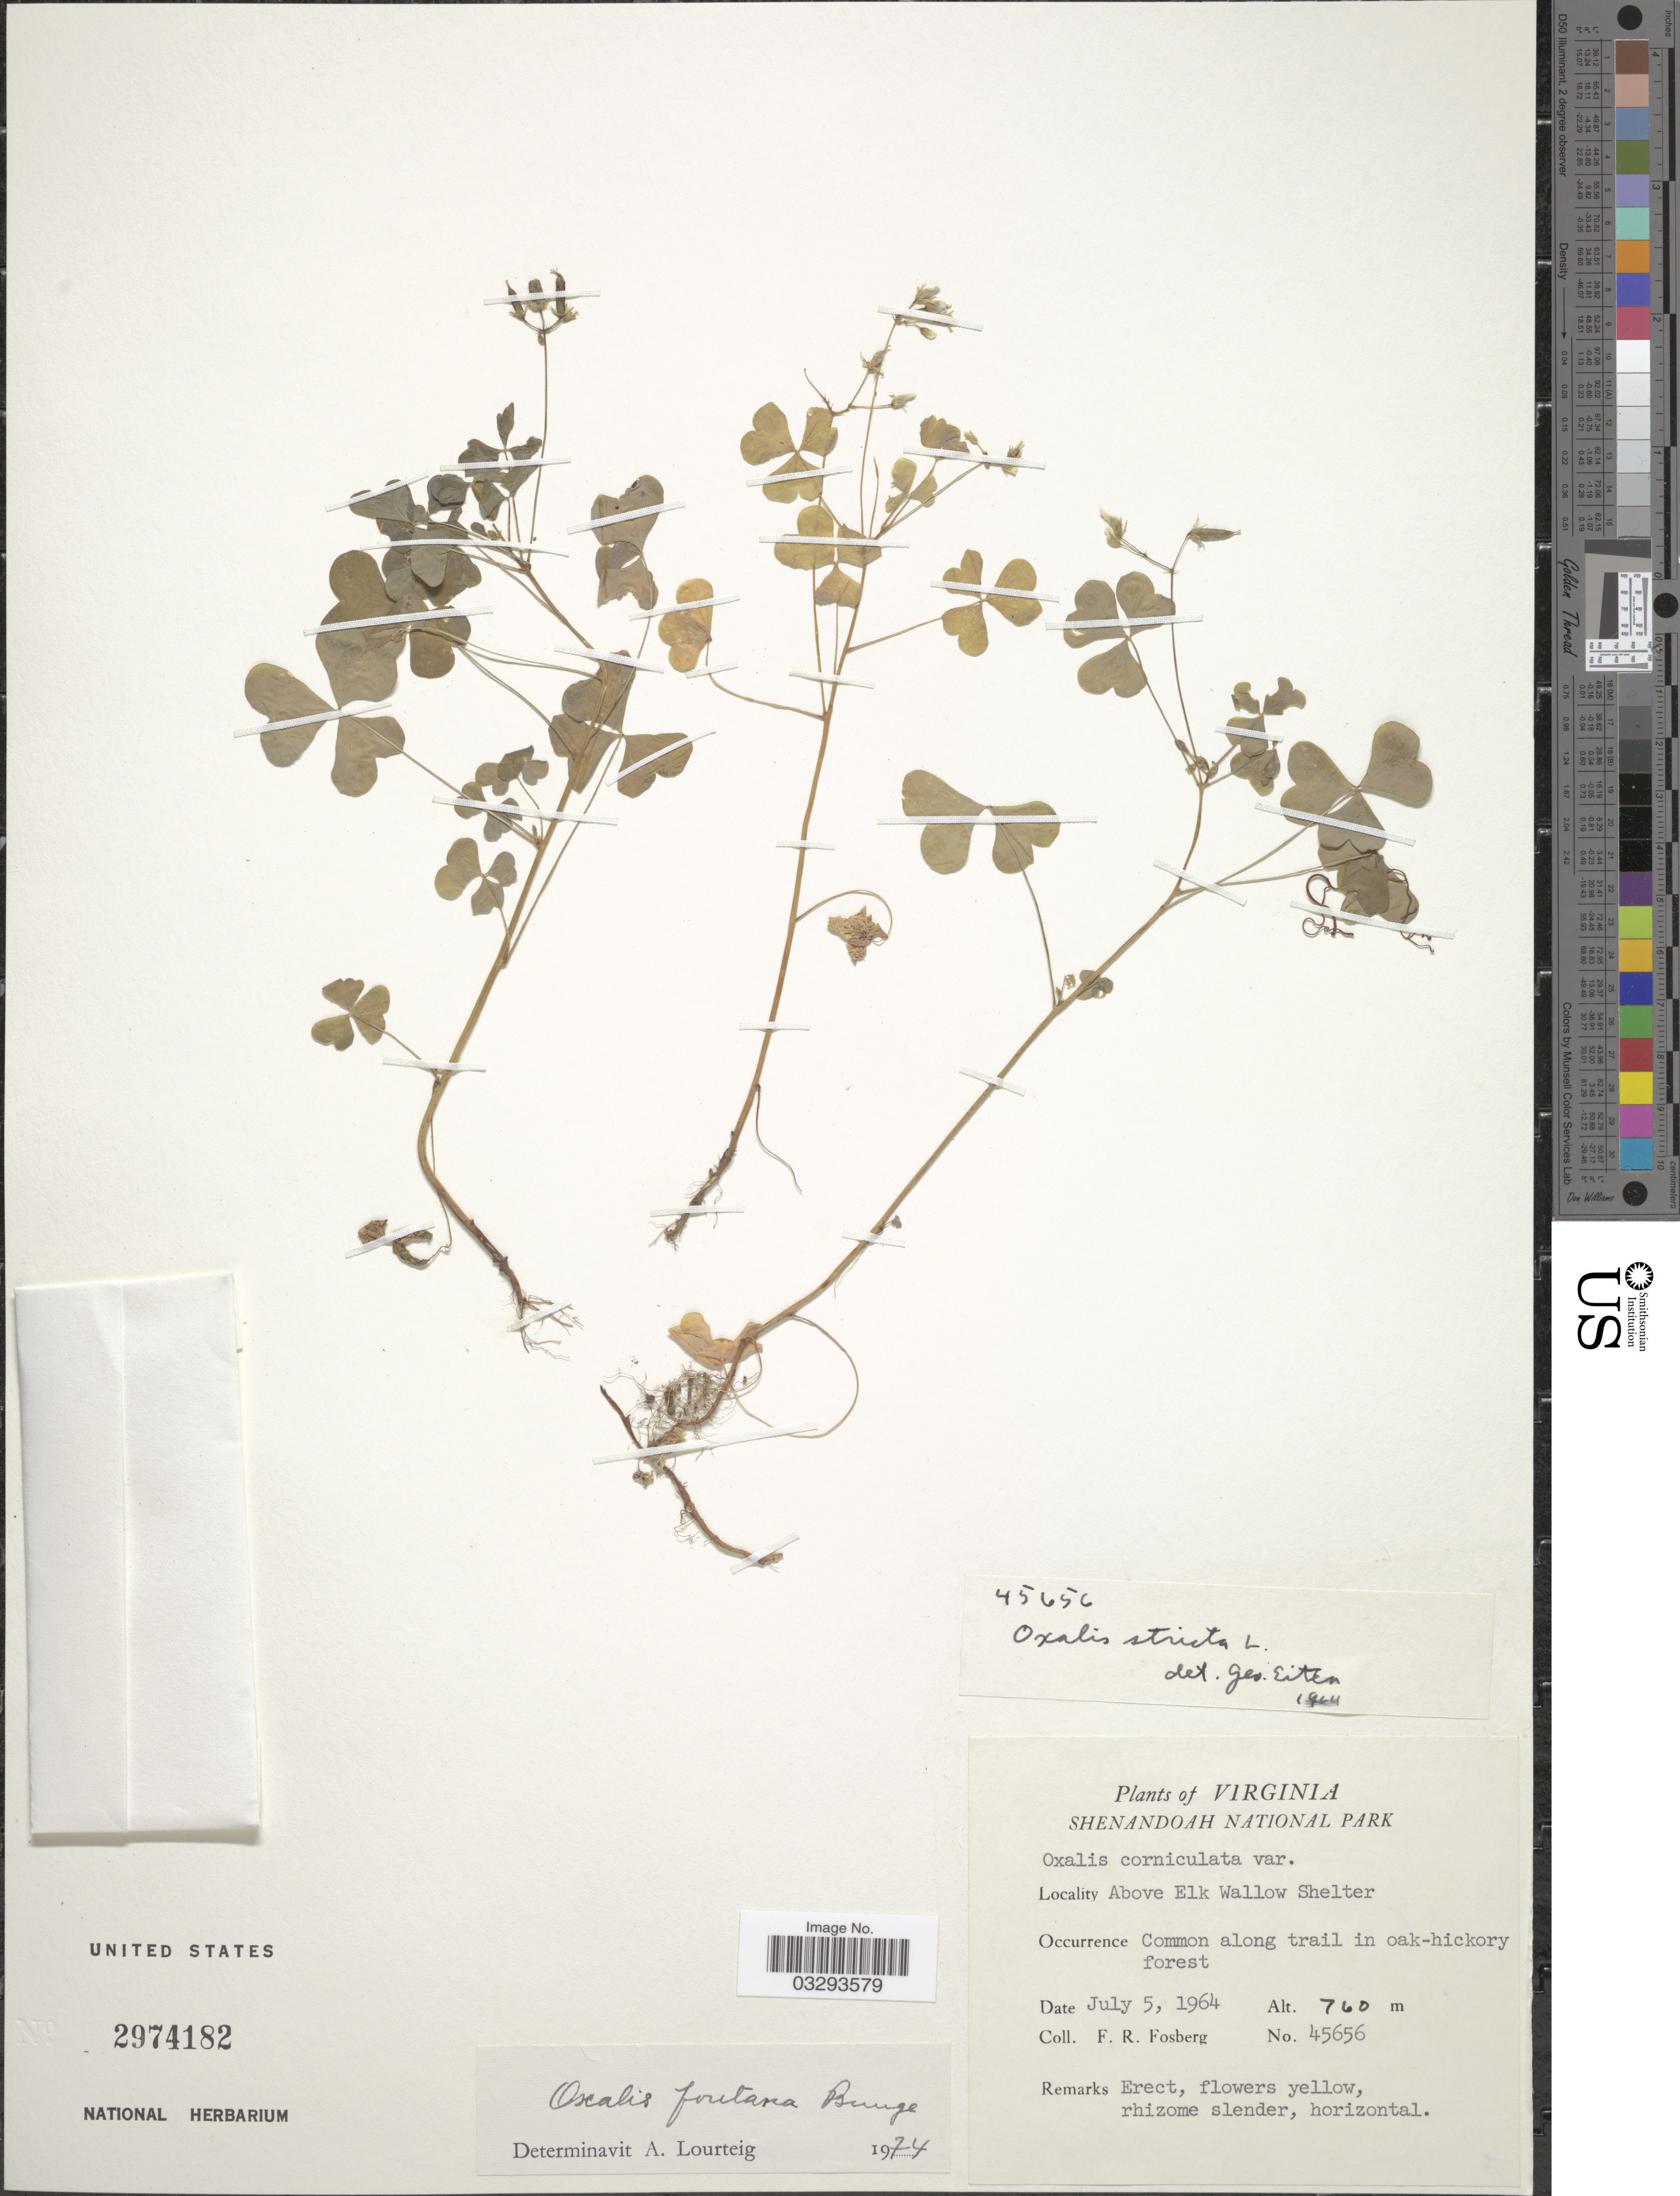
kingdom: Plantae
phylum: Tracheophyta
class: Magnoliopsida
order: Oxalidales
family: Oxalidaceae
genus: Oxalis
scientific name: Oxalis fontana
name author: Bunge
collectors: F. R. Fosberg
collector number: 45656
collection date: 1964-07-05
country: United States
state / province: Virginia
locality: Shenandoah National Park. Above Elk Wallow Shelter.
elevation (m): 760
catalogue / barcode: US 2974182